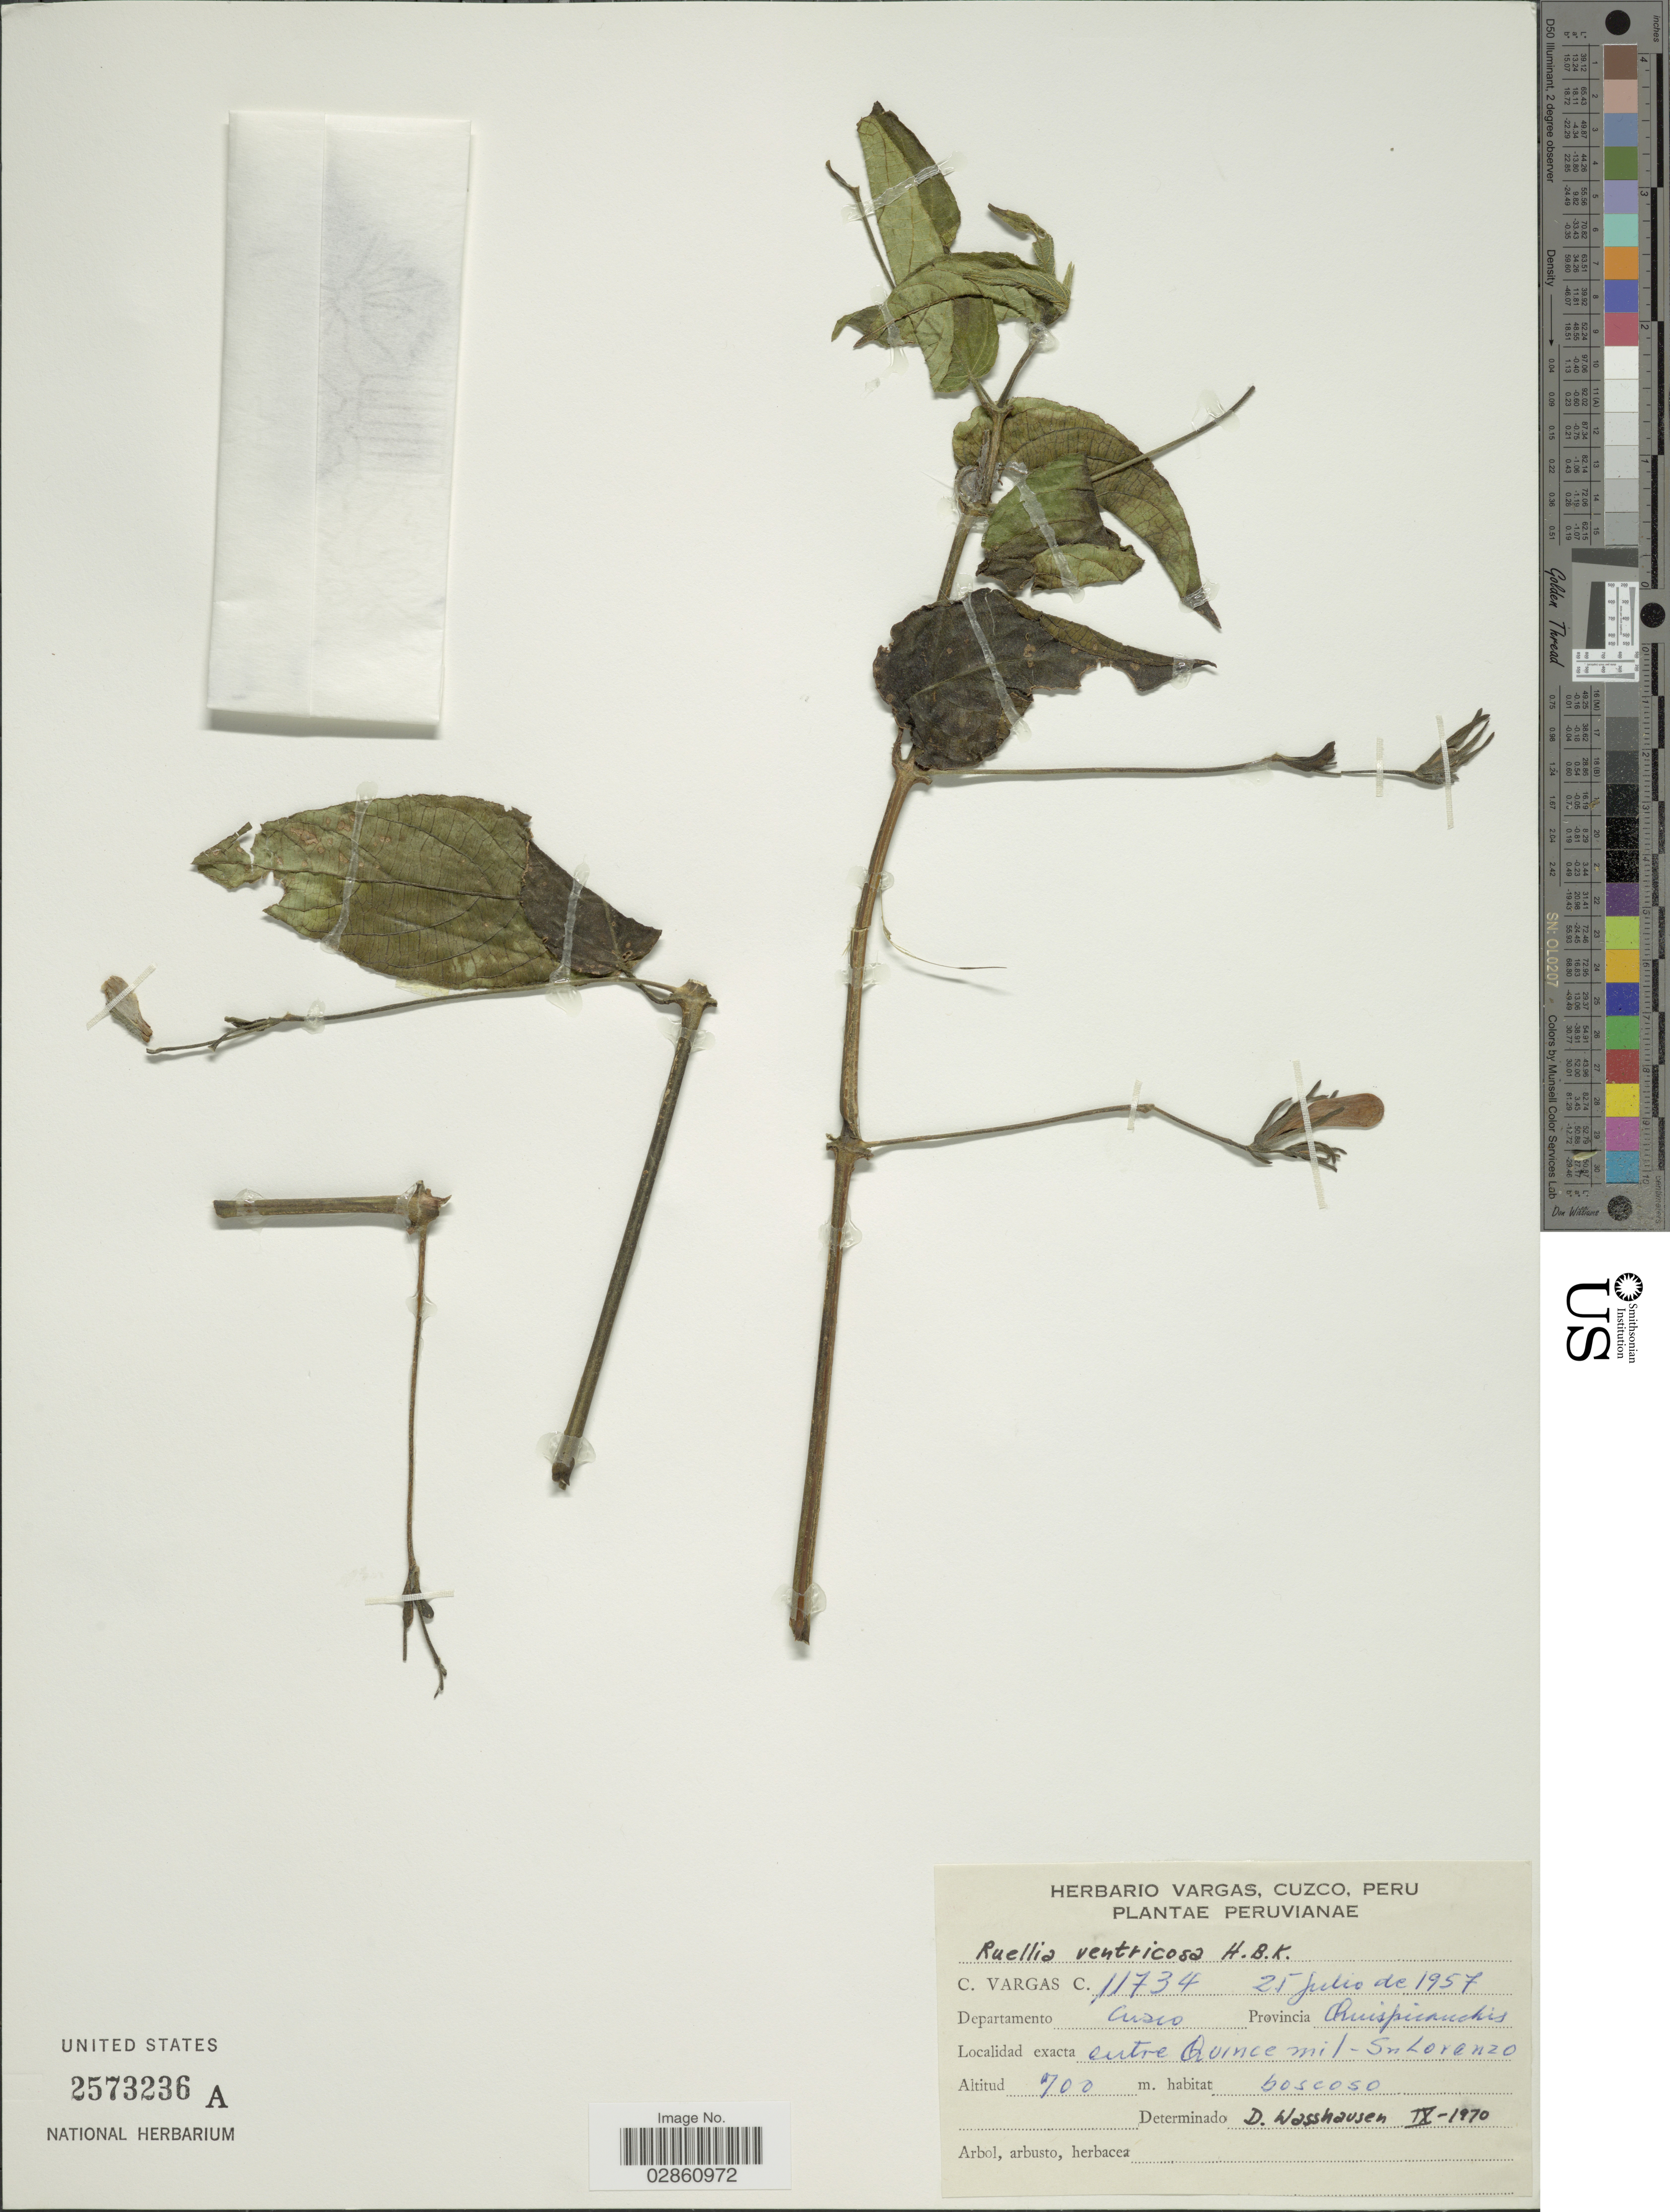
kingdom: Plantae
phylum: Tracheophyta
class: Magnoliopsida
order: Lamiales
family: Acanthaceae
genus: Ruellia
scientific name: Ruellia inflata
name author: Rich.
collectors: C. Vargas Calderón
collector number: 11734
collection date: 1957-07-25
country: Peru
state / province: Cusco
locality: Departamento Cuzco. Provincia Quispicanchi. Entre Quincemil- Sn Lorenzo.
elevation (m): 700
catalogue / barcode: US 2573236A